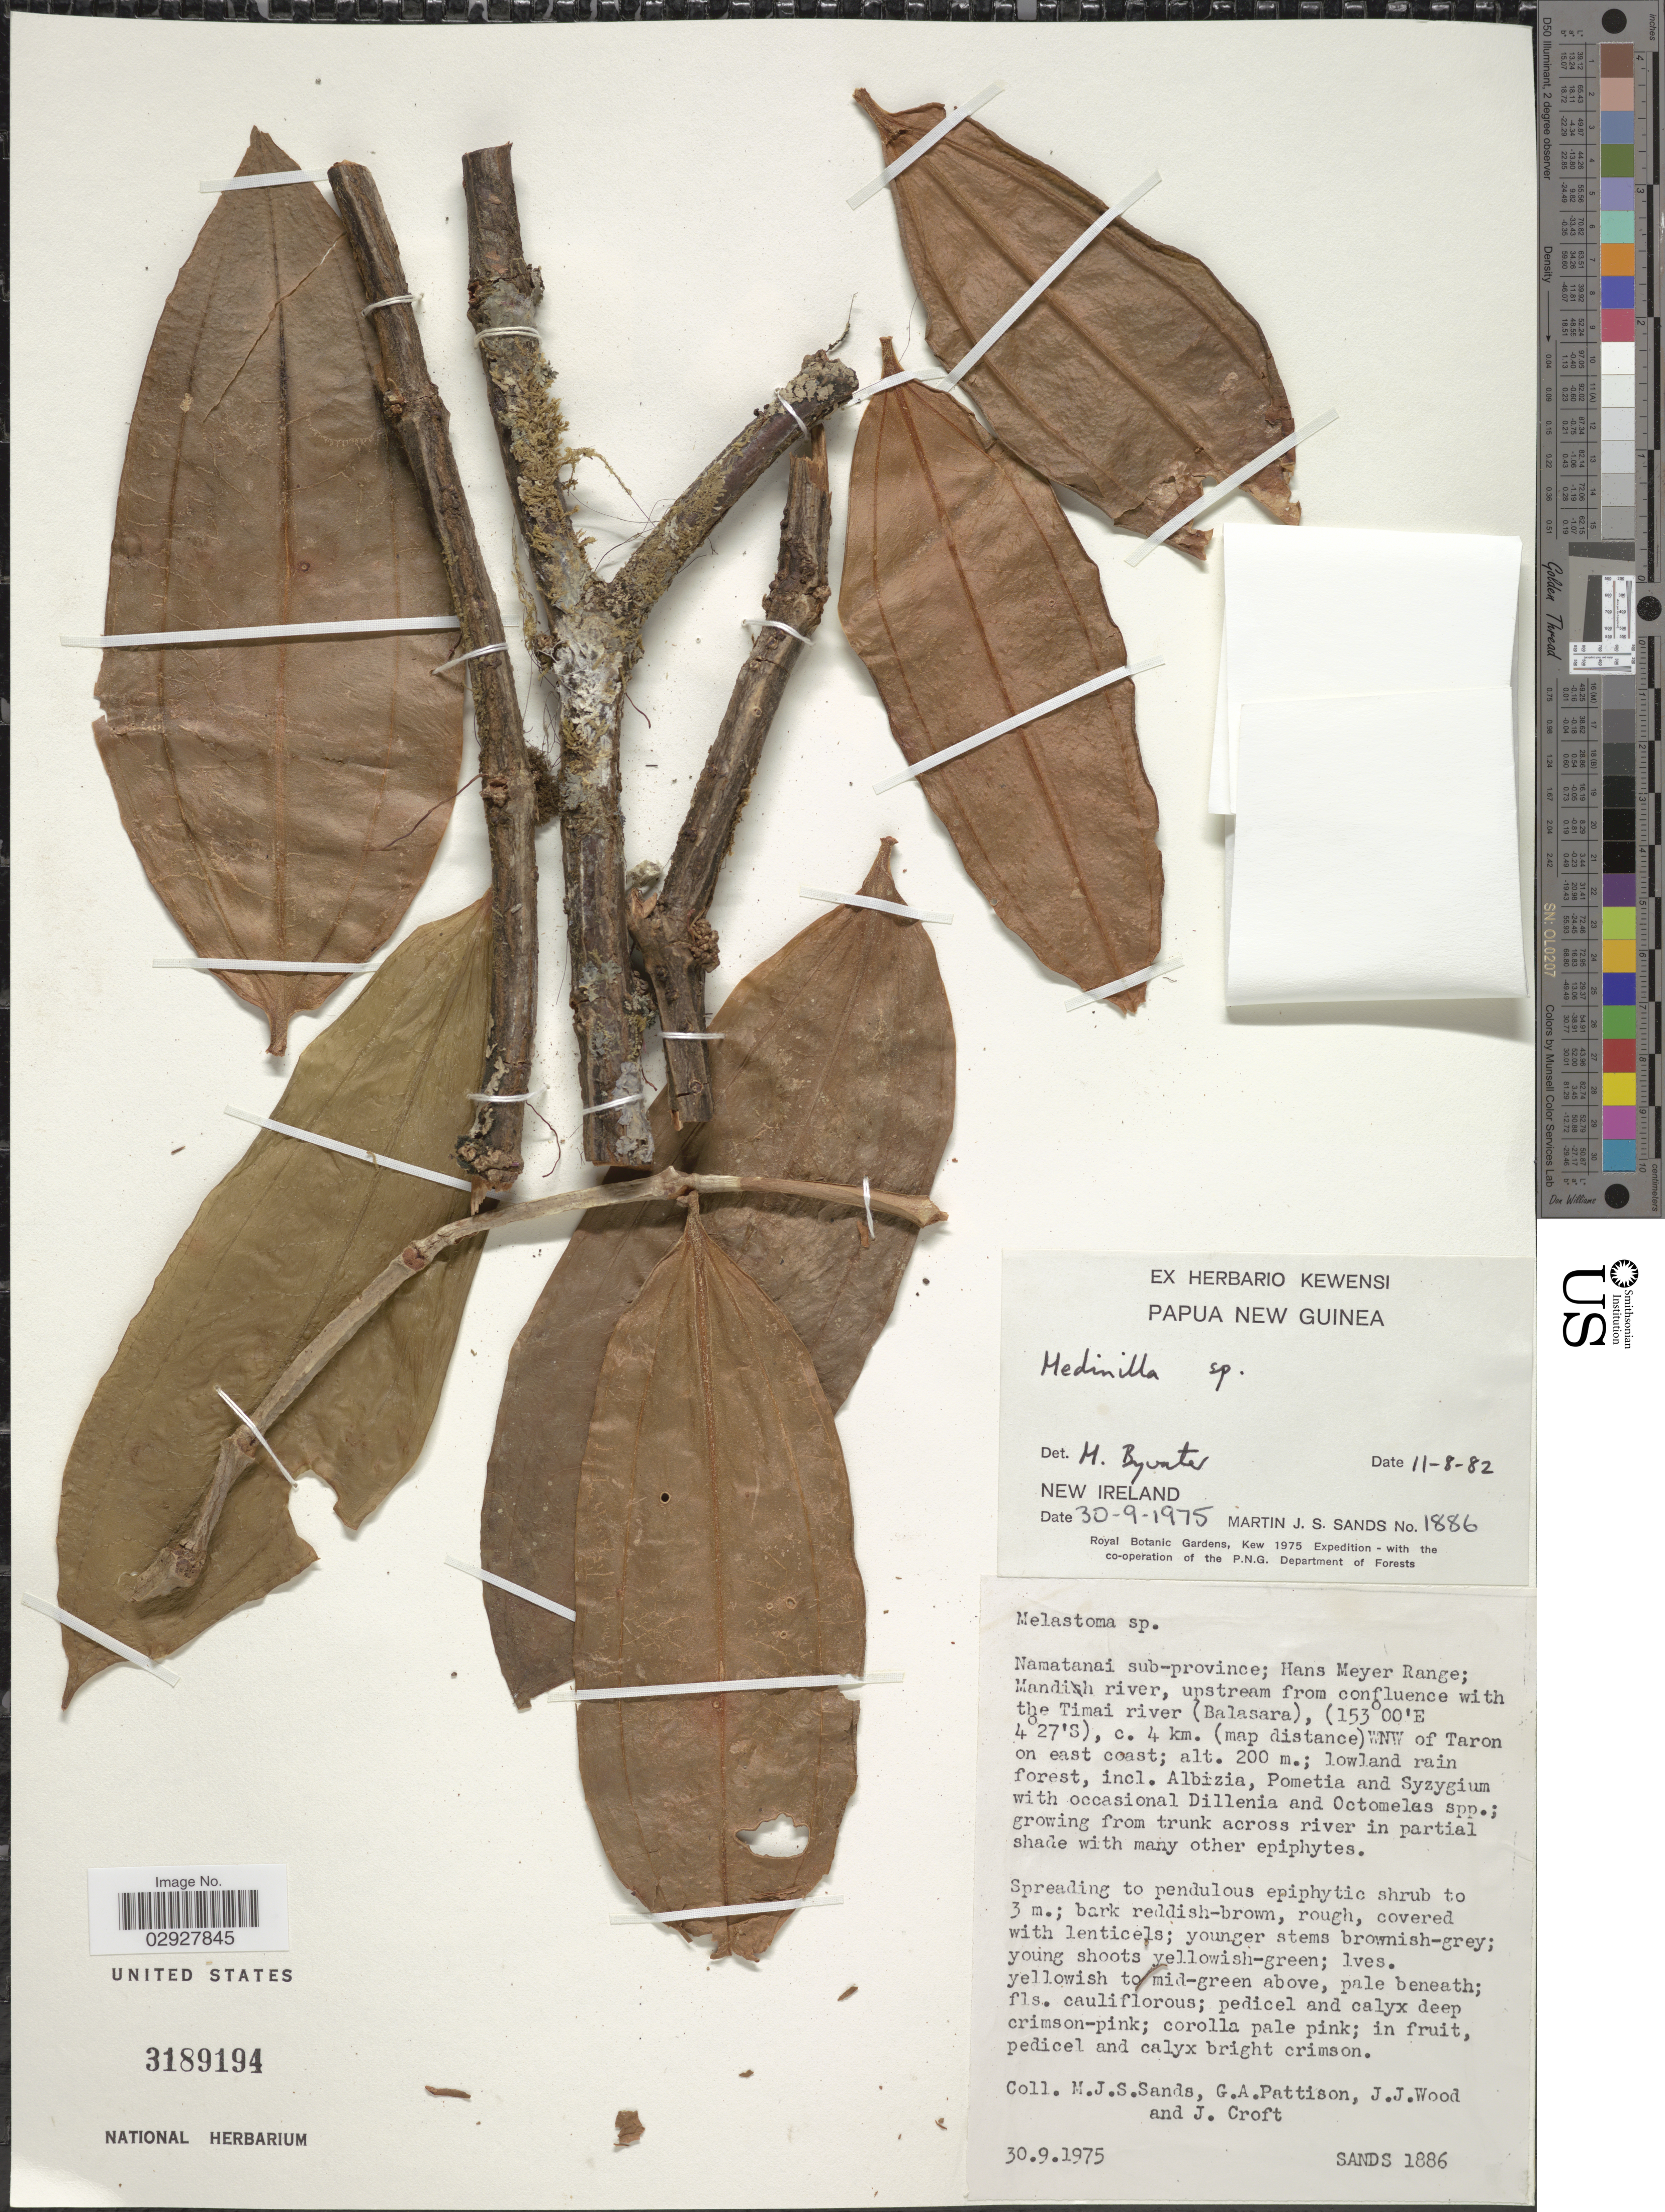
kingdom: Plantae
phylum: Tracheophyta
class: Magnoliopsida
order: Myrtales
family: Melastomataceae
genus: Medinilla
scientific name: Medinilla sp.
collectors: M. Sands, G. Pattison, J. Wood & J. Croft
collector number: SANDS 1886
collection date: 1975-09-30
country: Papua New Guinea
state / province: New Ireland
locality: Namatanai sub-province; Hans Meyer Range; Mandih river, upstream from confluence with the Timai river (Balasara), c. 4 km. (map distance) WNW of Taron on east coast.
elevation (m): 200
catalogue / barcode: US 3189194